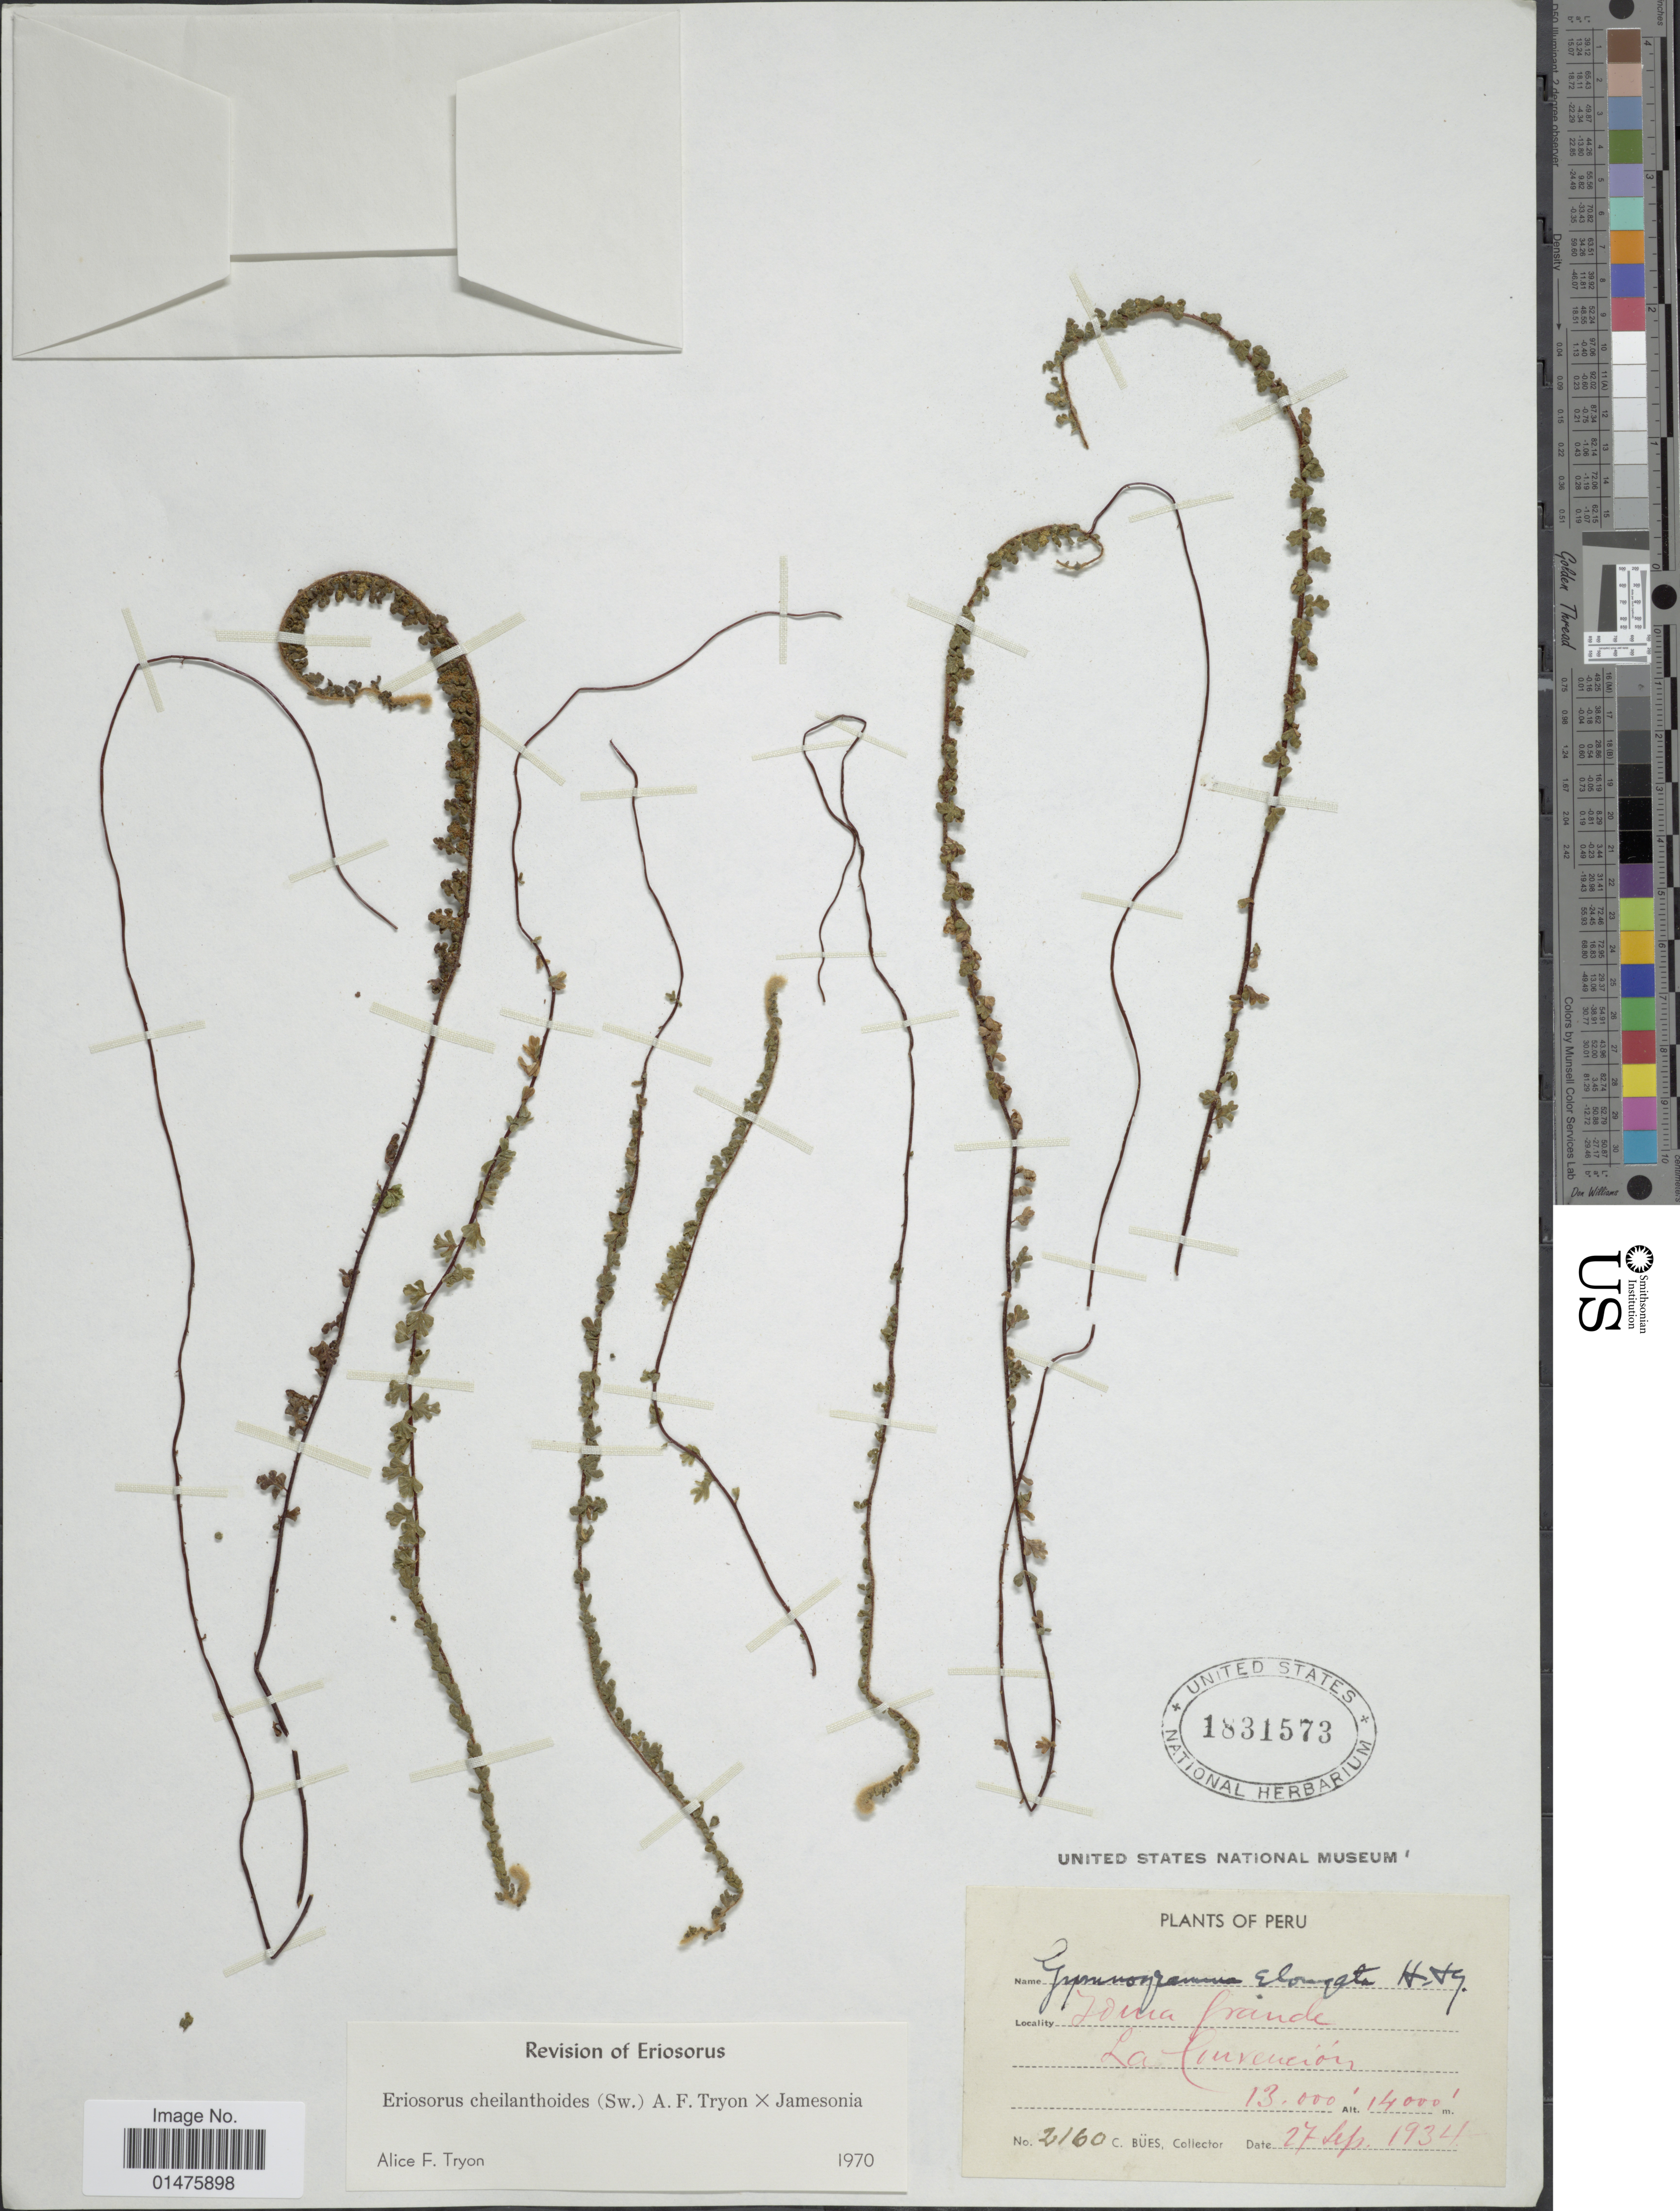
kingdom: Plantae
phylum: Tracheophyta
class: Polypodiopsida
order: Polypodiales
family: Pteridaceae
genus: Jamesonia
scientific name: Jamesonia cheilanthoides x J. jamesonia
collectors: C. Bues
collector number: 2160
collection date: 1934-09-27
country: Peru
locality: Loma Grande, La Convención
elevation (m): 13000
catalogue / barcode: US 1831573